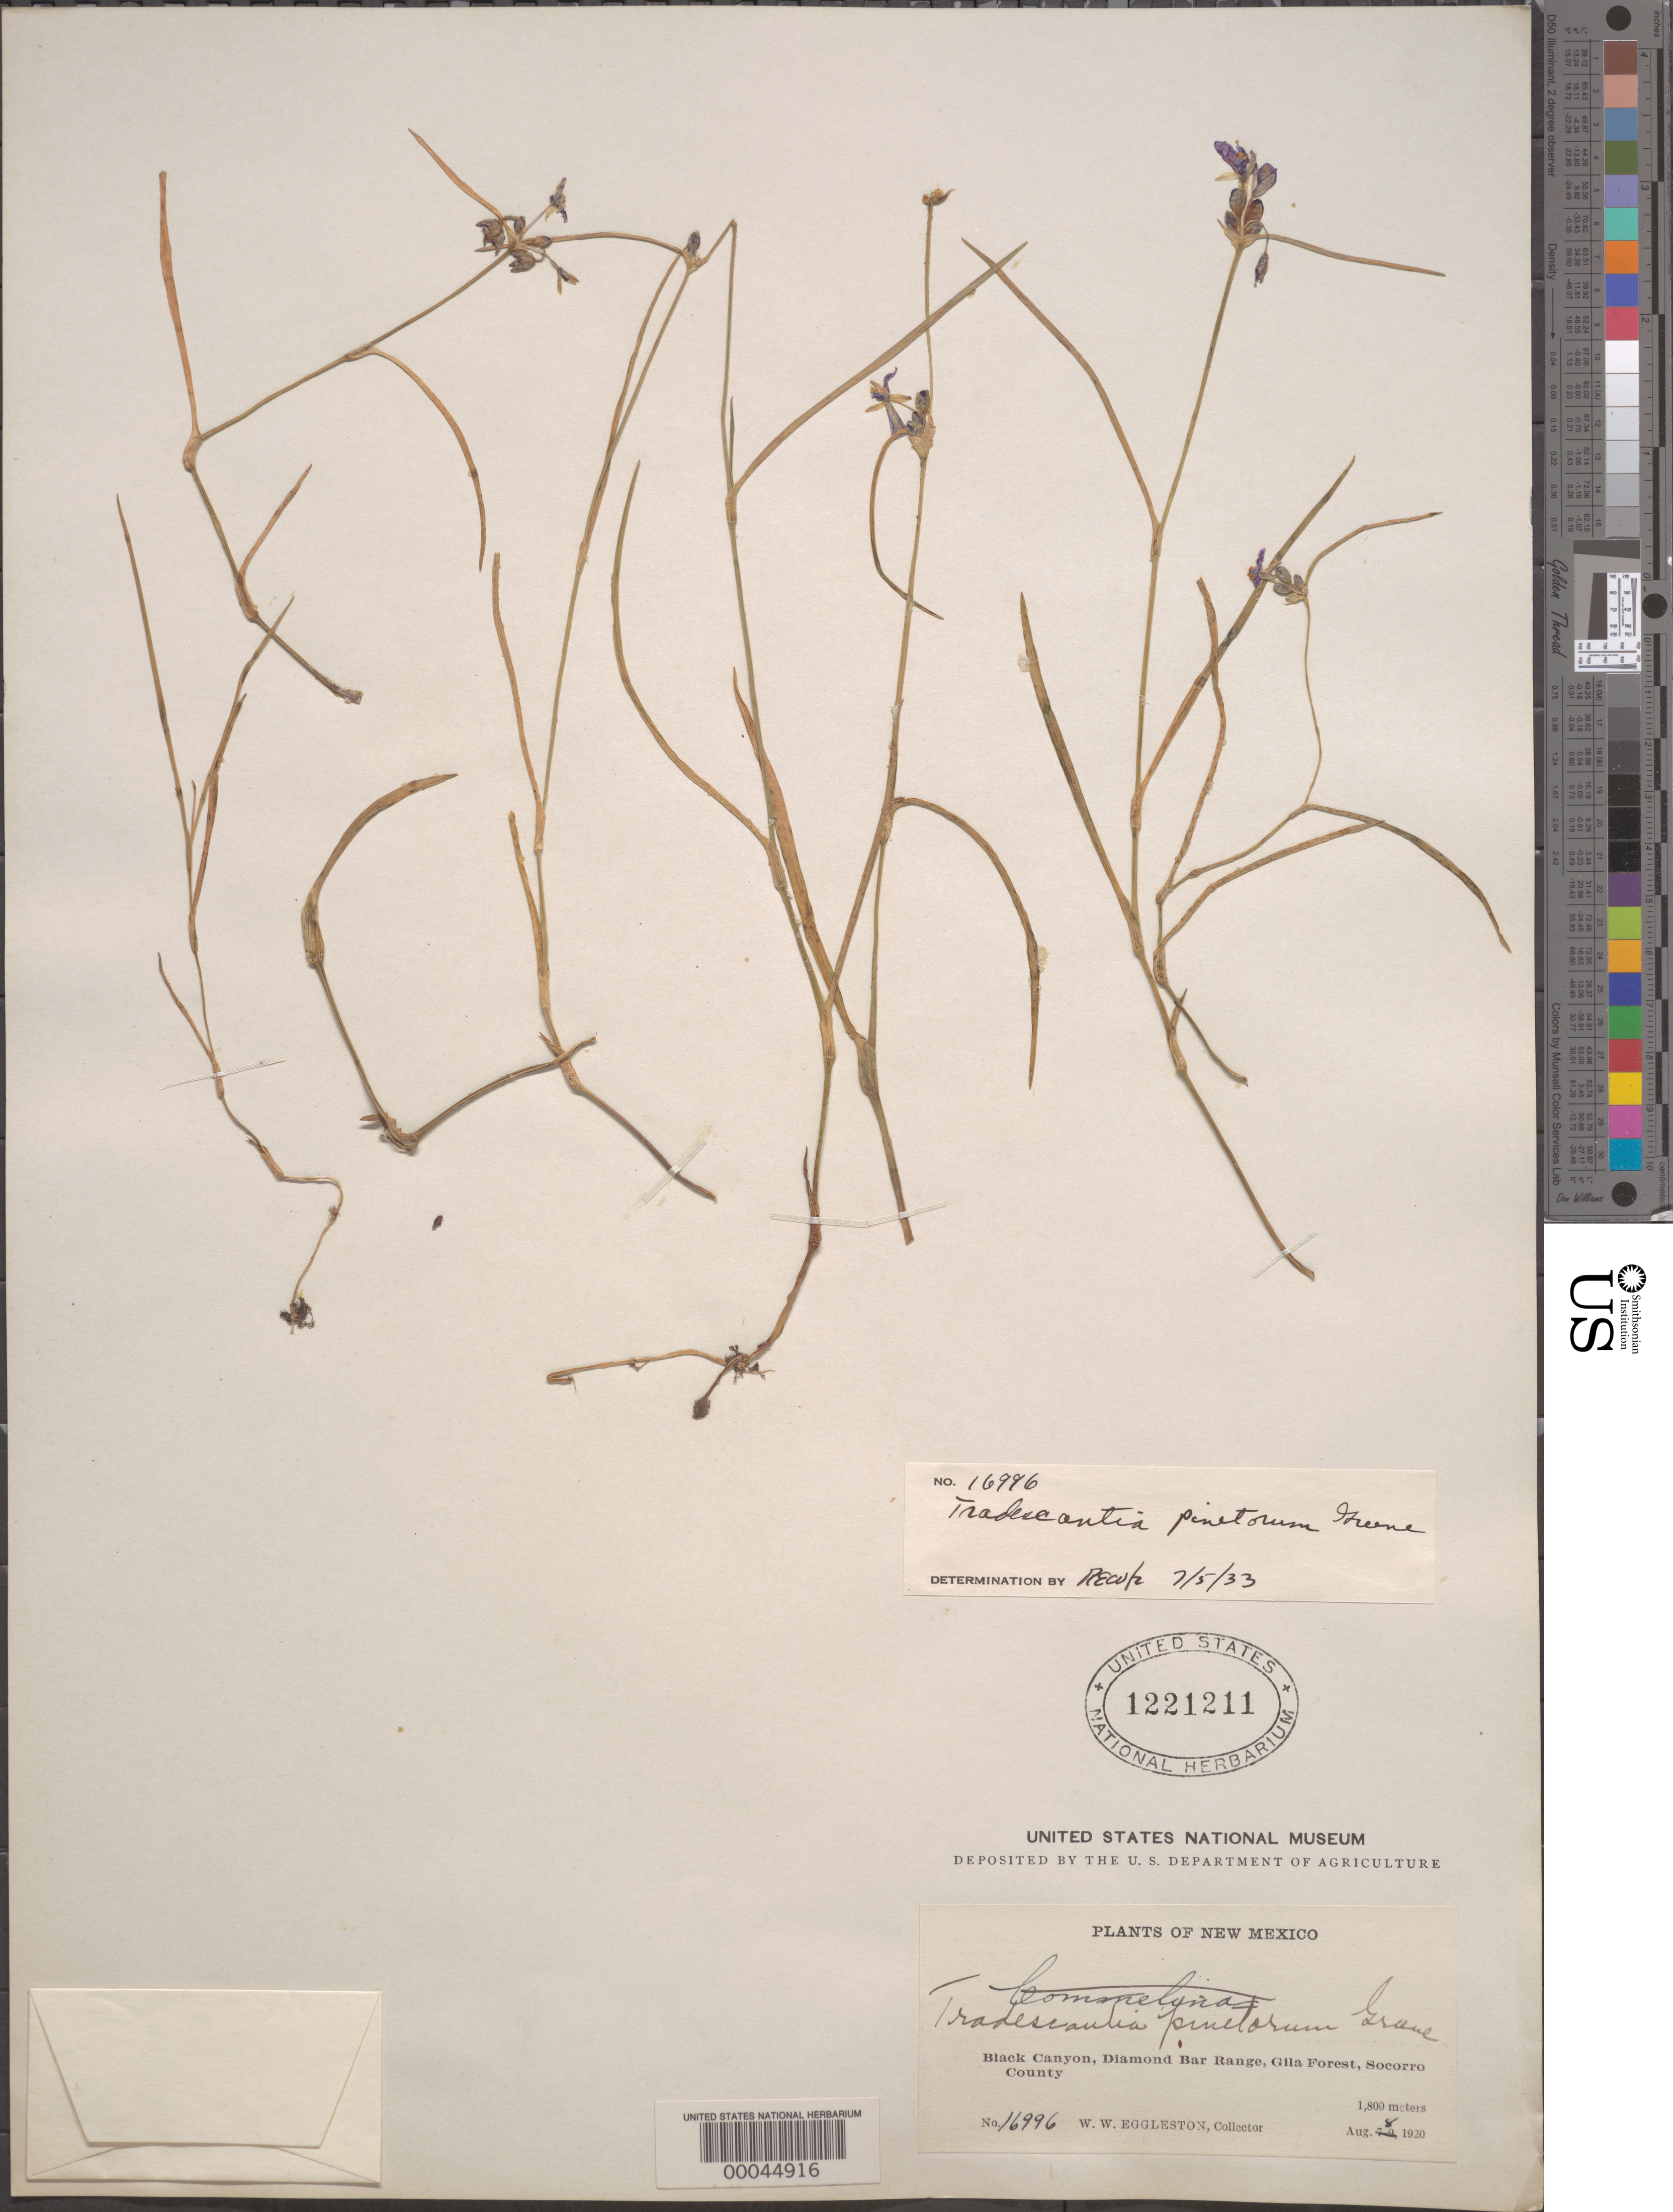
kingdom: Plantae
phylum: Tracheophyta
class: Liliopsida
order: Commelinales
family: Commelinaceae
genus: Tradescantia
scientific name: Tradescantia pinetorum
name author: Greene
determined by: Woodson, R. E., Jr.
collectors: W. W. Eggleston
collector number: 16996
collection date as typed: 08 Aug 1920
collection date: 1920-08-08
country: United States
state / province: New Mexico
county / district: Socorro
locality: Black canyon, diamond bar range of gila forest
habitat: Forest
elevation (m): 1800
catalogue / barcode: US 1221211